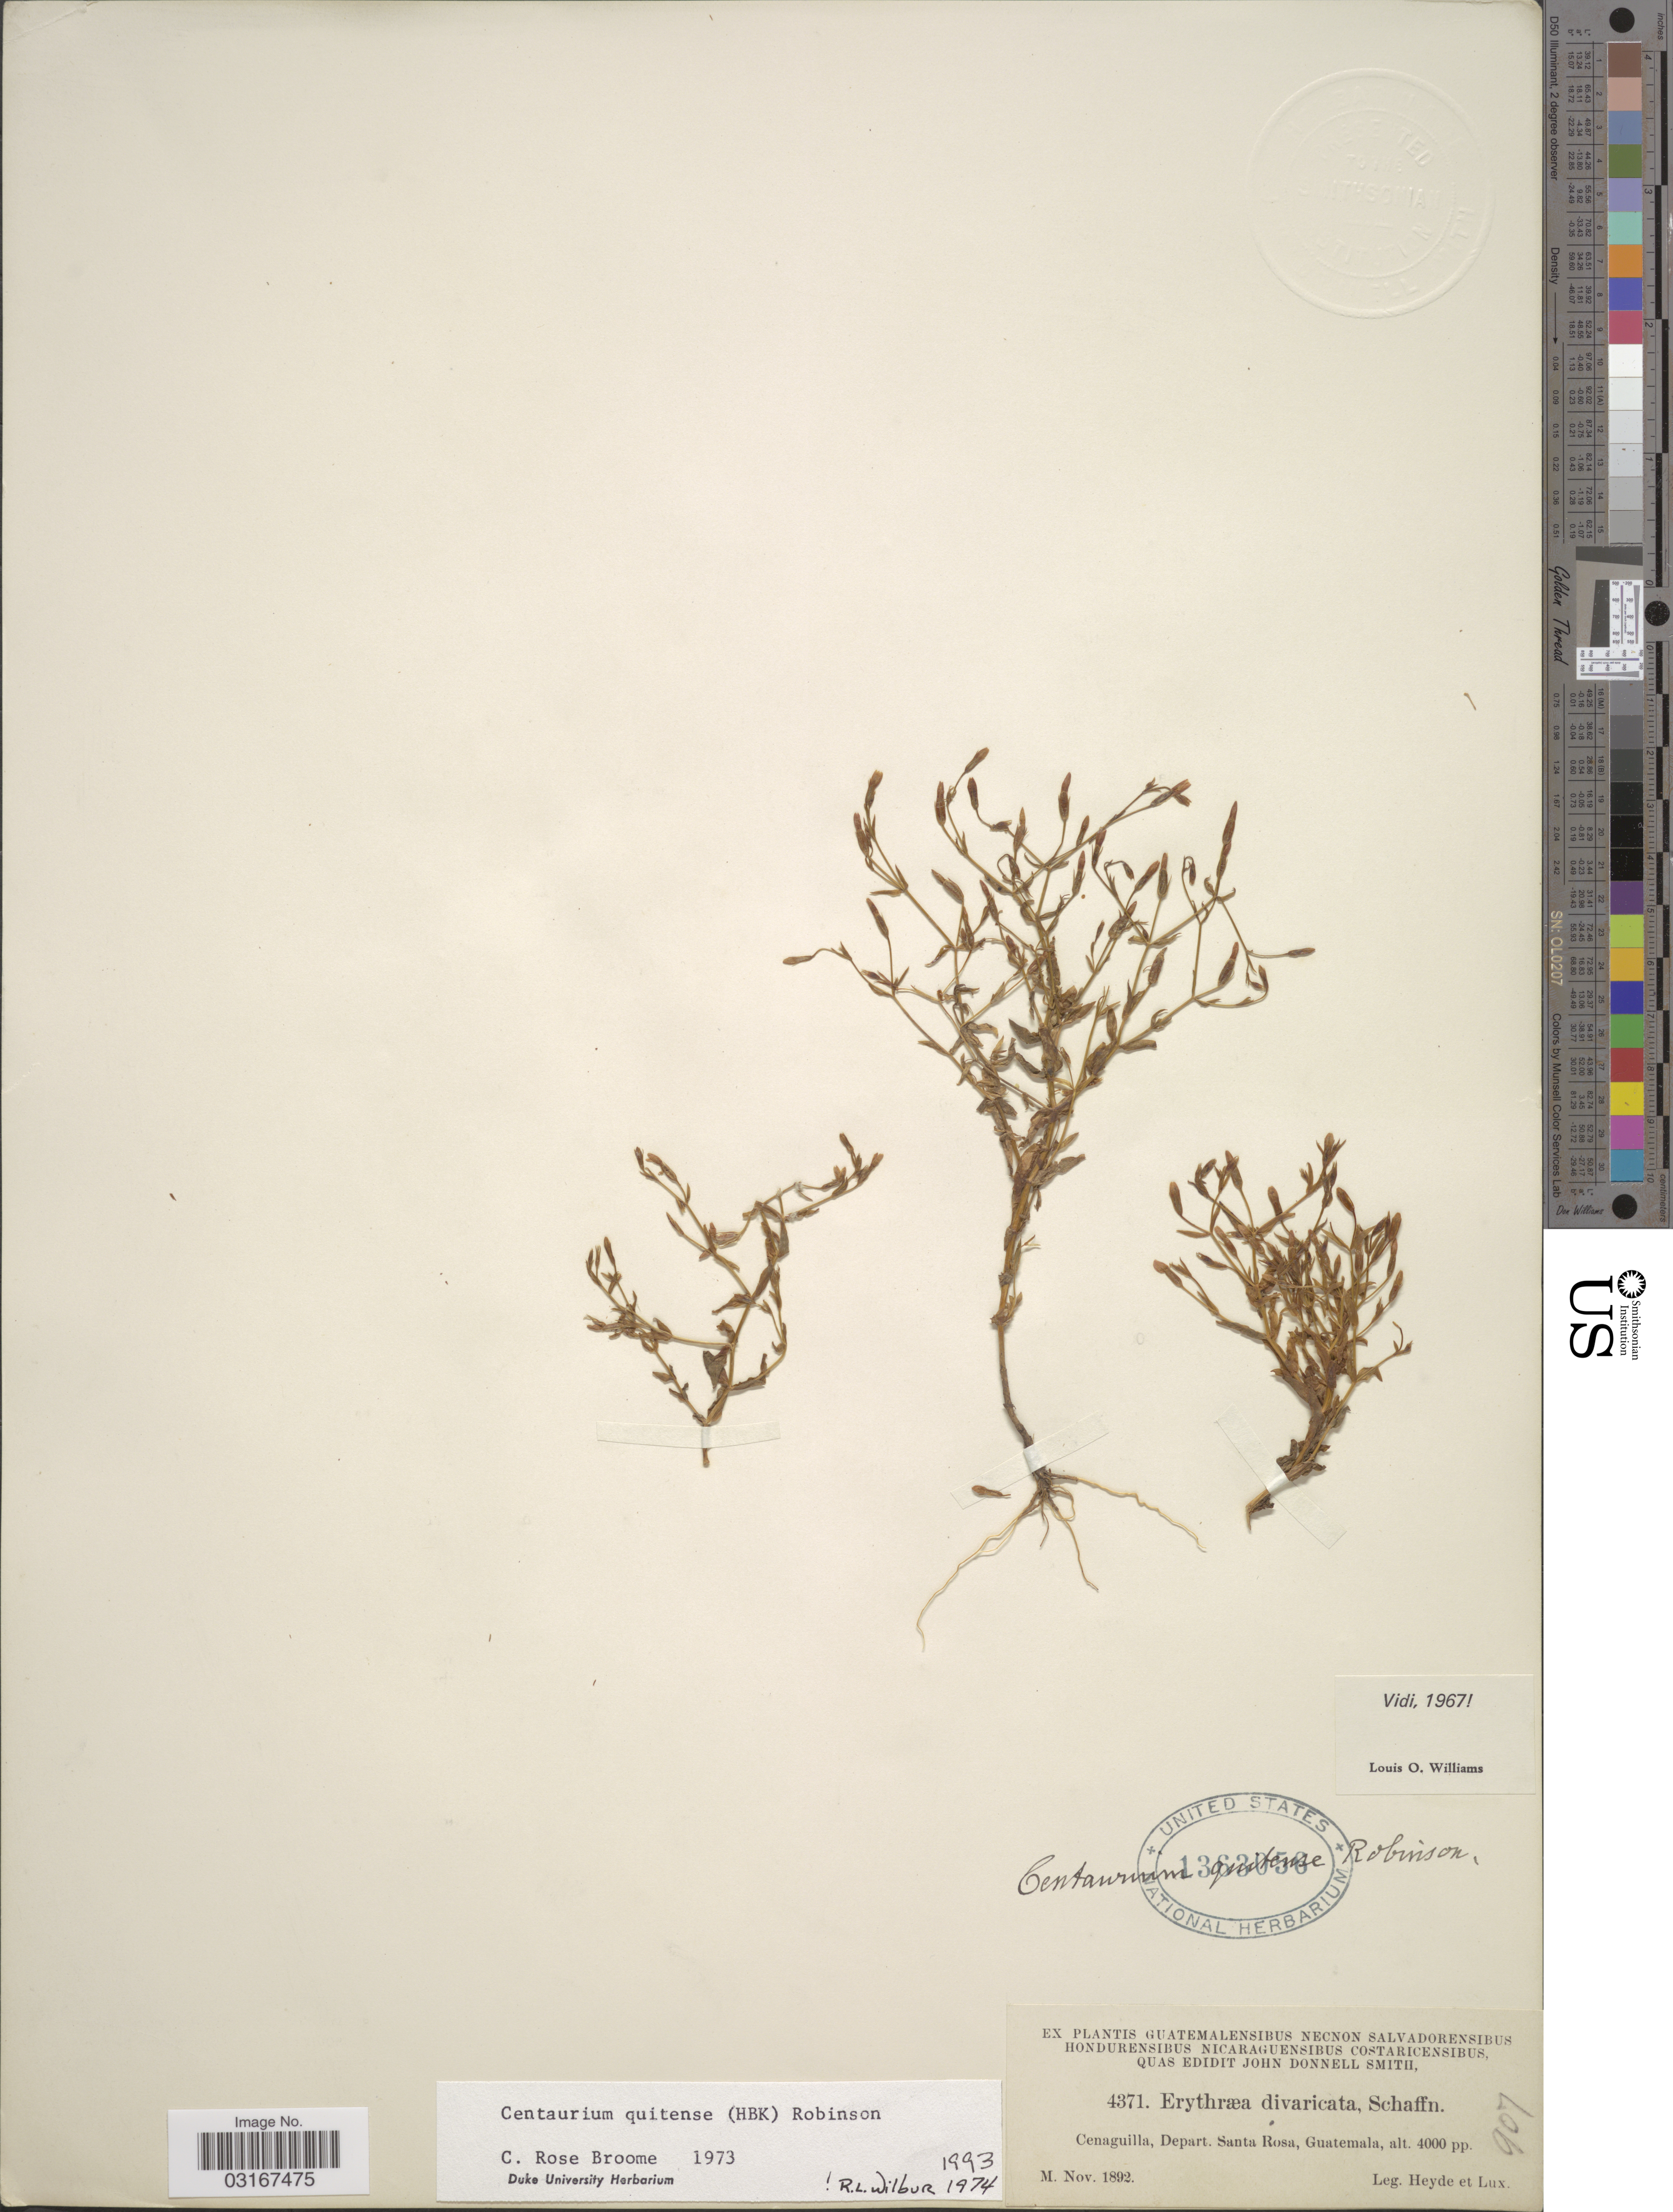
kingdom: Plantae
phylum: Tracheophyta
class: Magnoliopsida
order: Gentianales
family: Gentianaceae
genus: Centaurium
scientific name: Centaurium quitense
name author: (Kunth) B.L. Rob.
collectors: Heyde & Lux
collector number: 4371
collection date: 1892-11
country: Guatemala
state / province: Santa Rosa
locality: Cenaguilla, Depart. Santa Rosa.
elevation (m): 1219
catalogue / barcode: US 1363056